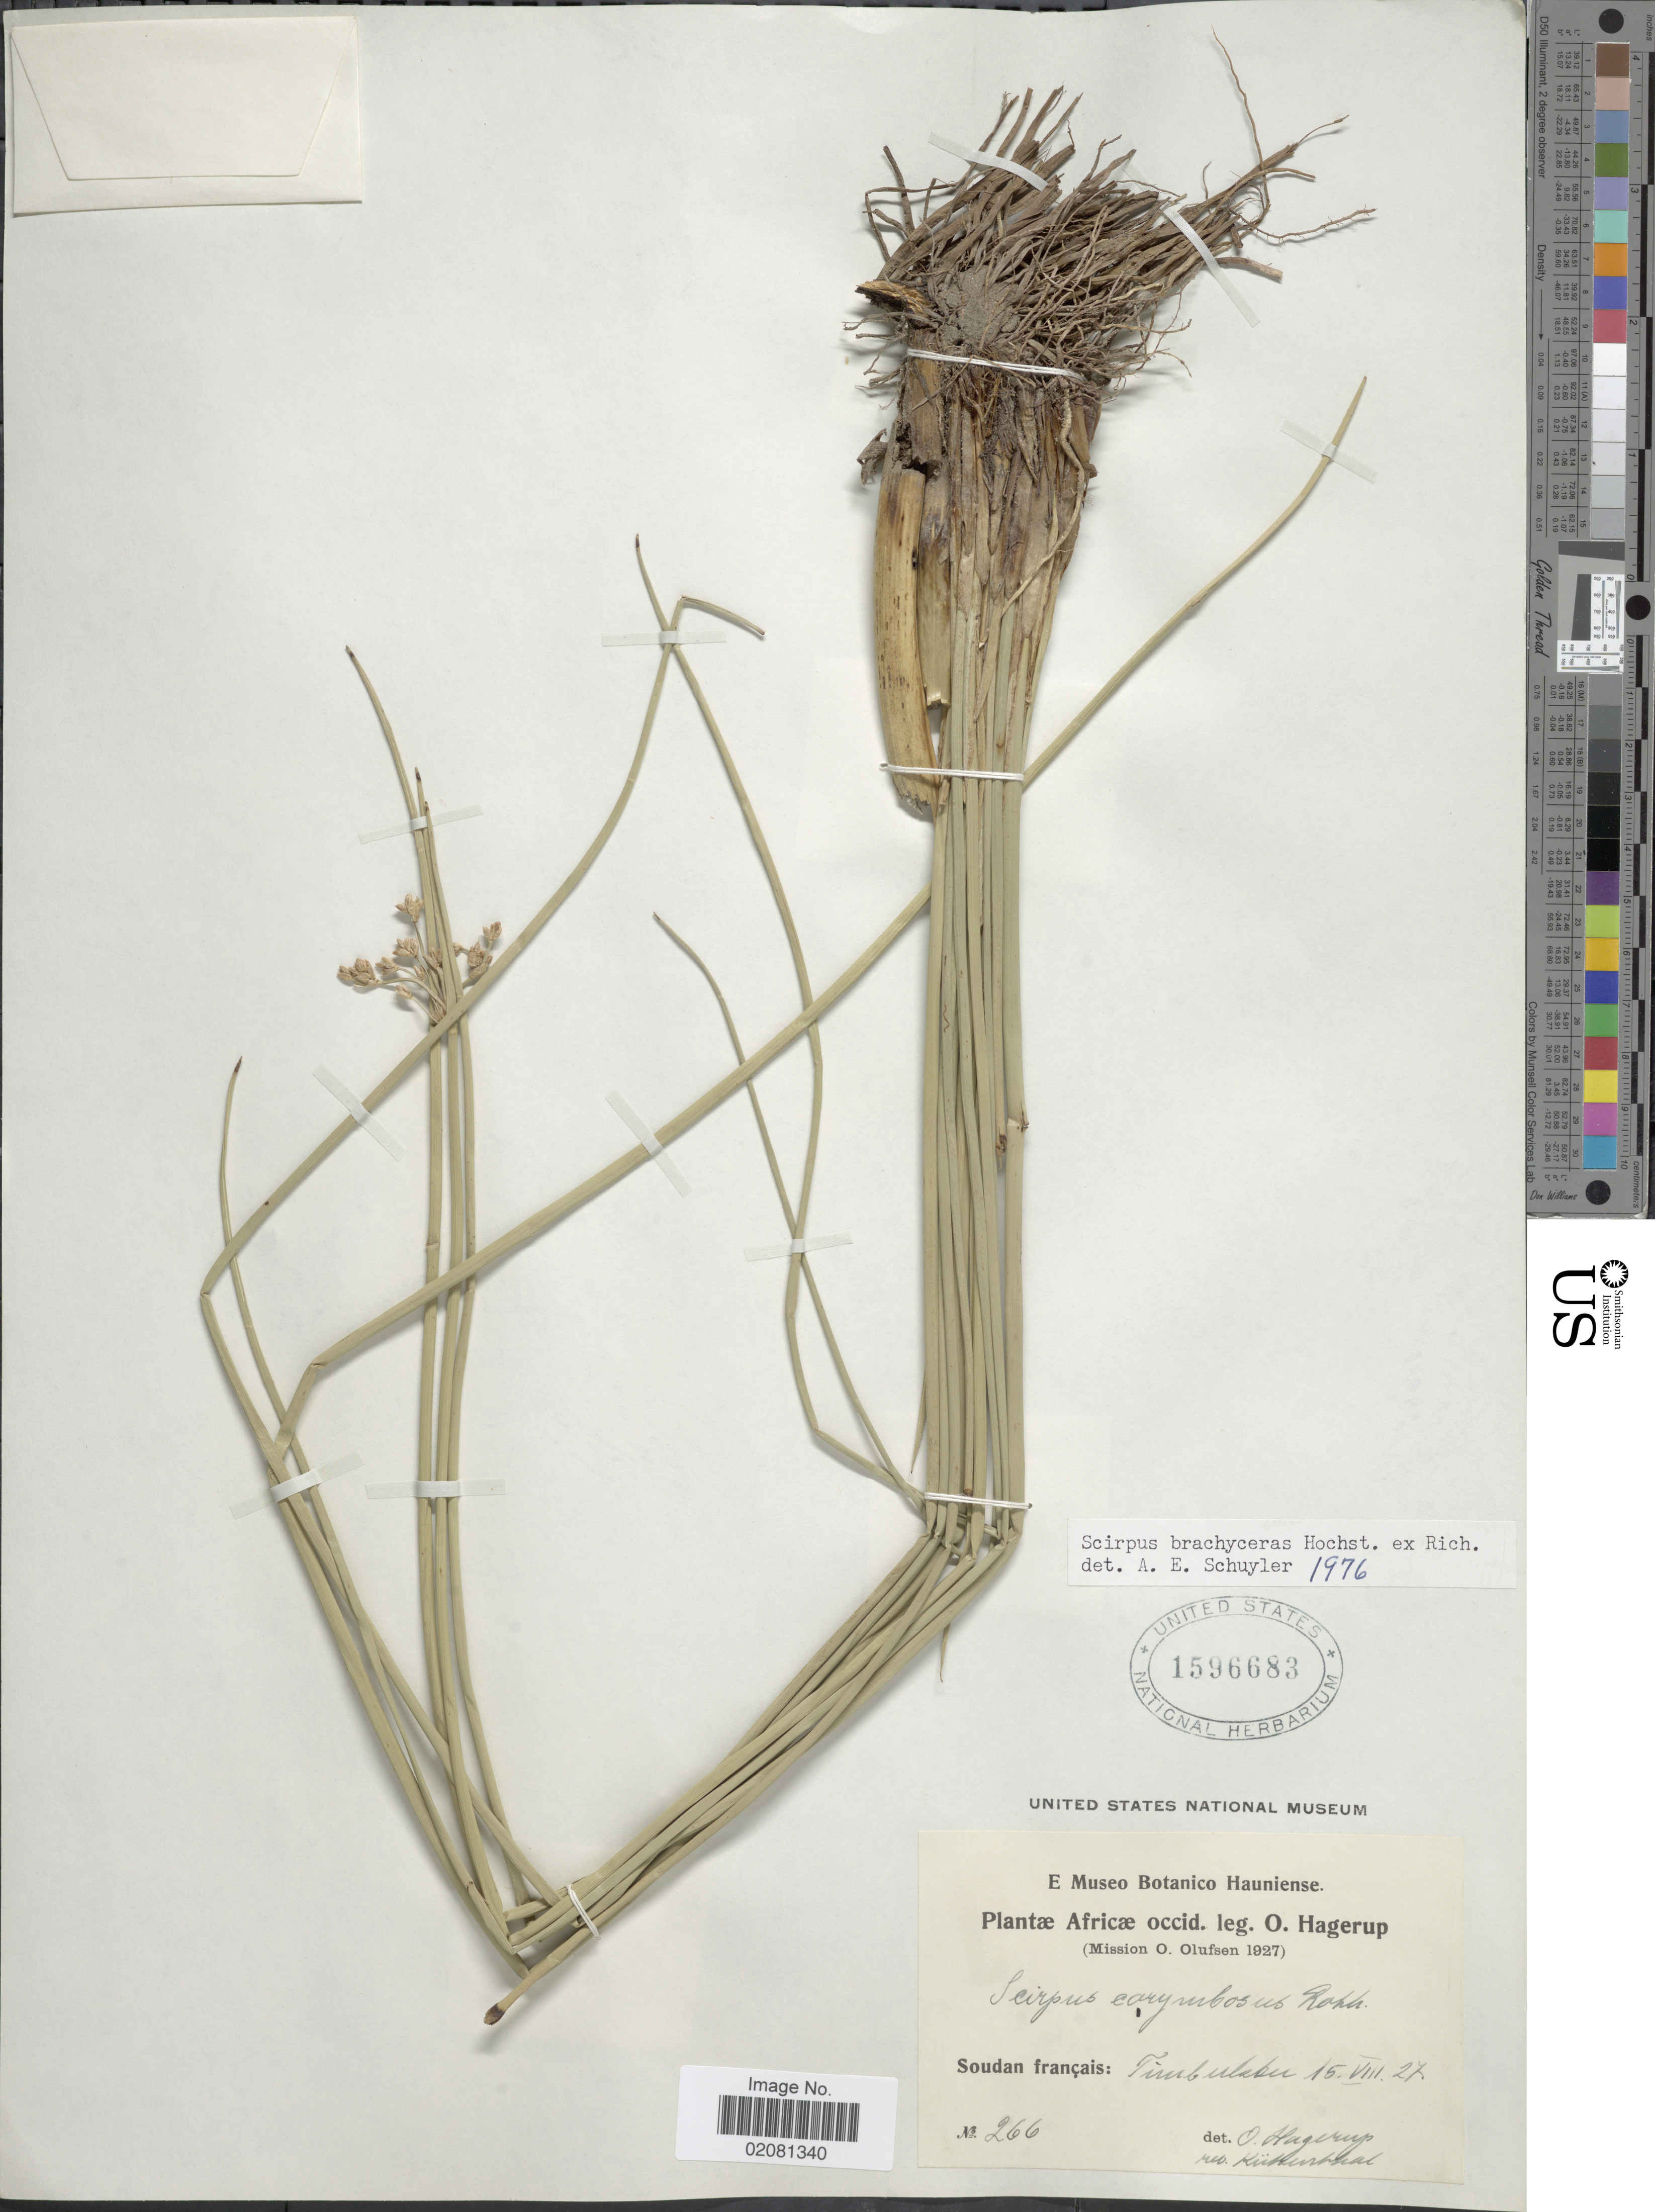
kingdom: Plantae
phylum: Tracheophyta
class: Liliopsida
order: Poales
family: Cyperaceae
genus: Schoenoplectus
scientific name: Schoenoplectus corymbosus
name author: (Roth ex Roem. & Schult.) J. Raynal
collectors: O. Hagerup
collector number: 266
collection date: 1927-08-15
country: Mali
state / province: Tombouctou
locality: Soudan francais: Timbuktu, Africae occid.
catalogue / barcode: US 1596683